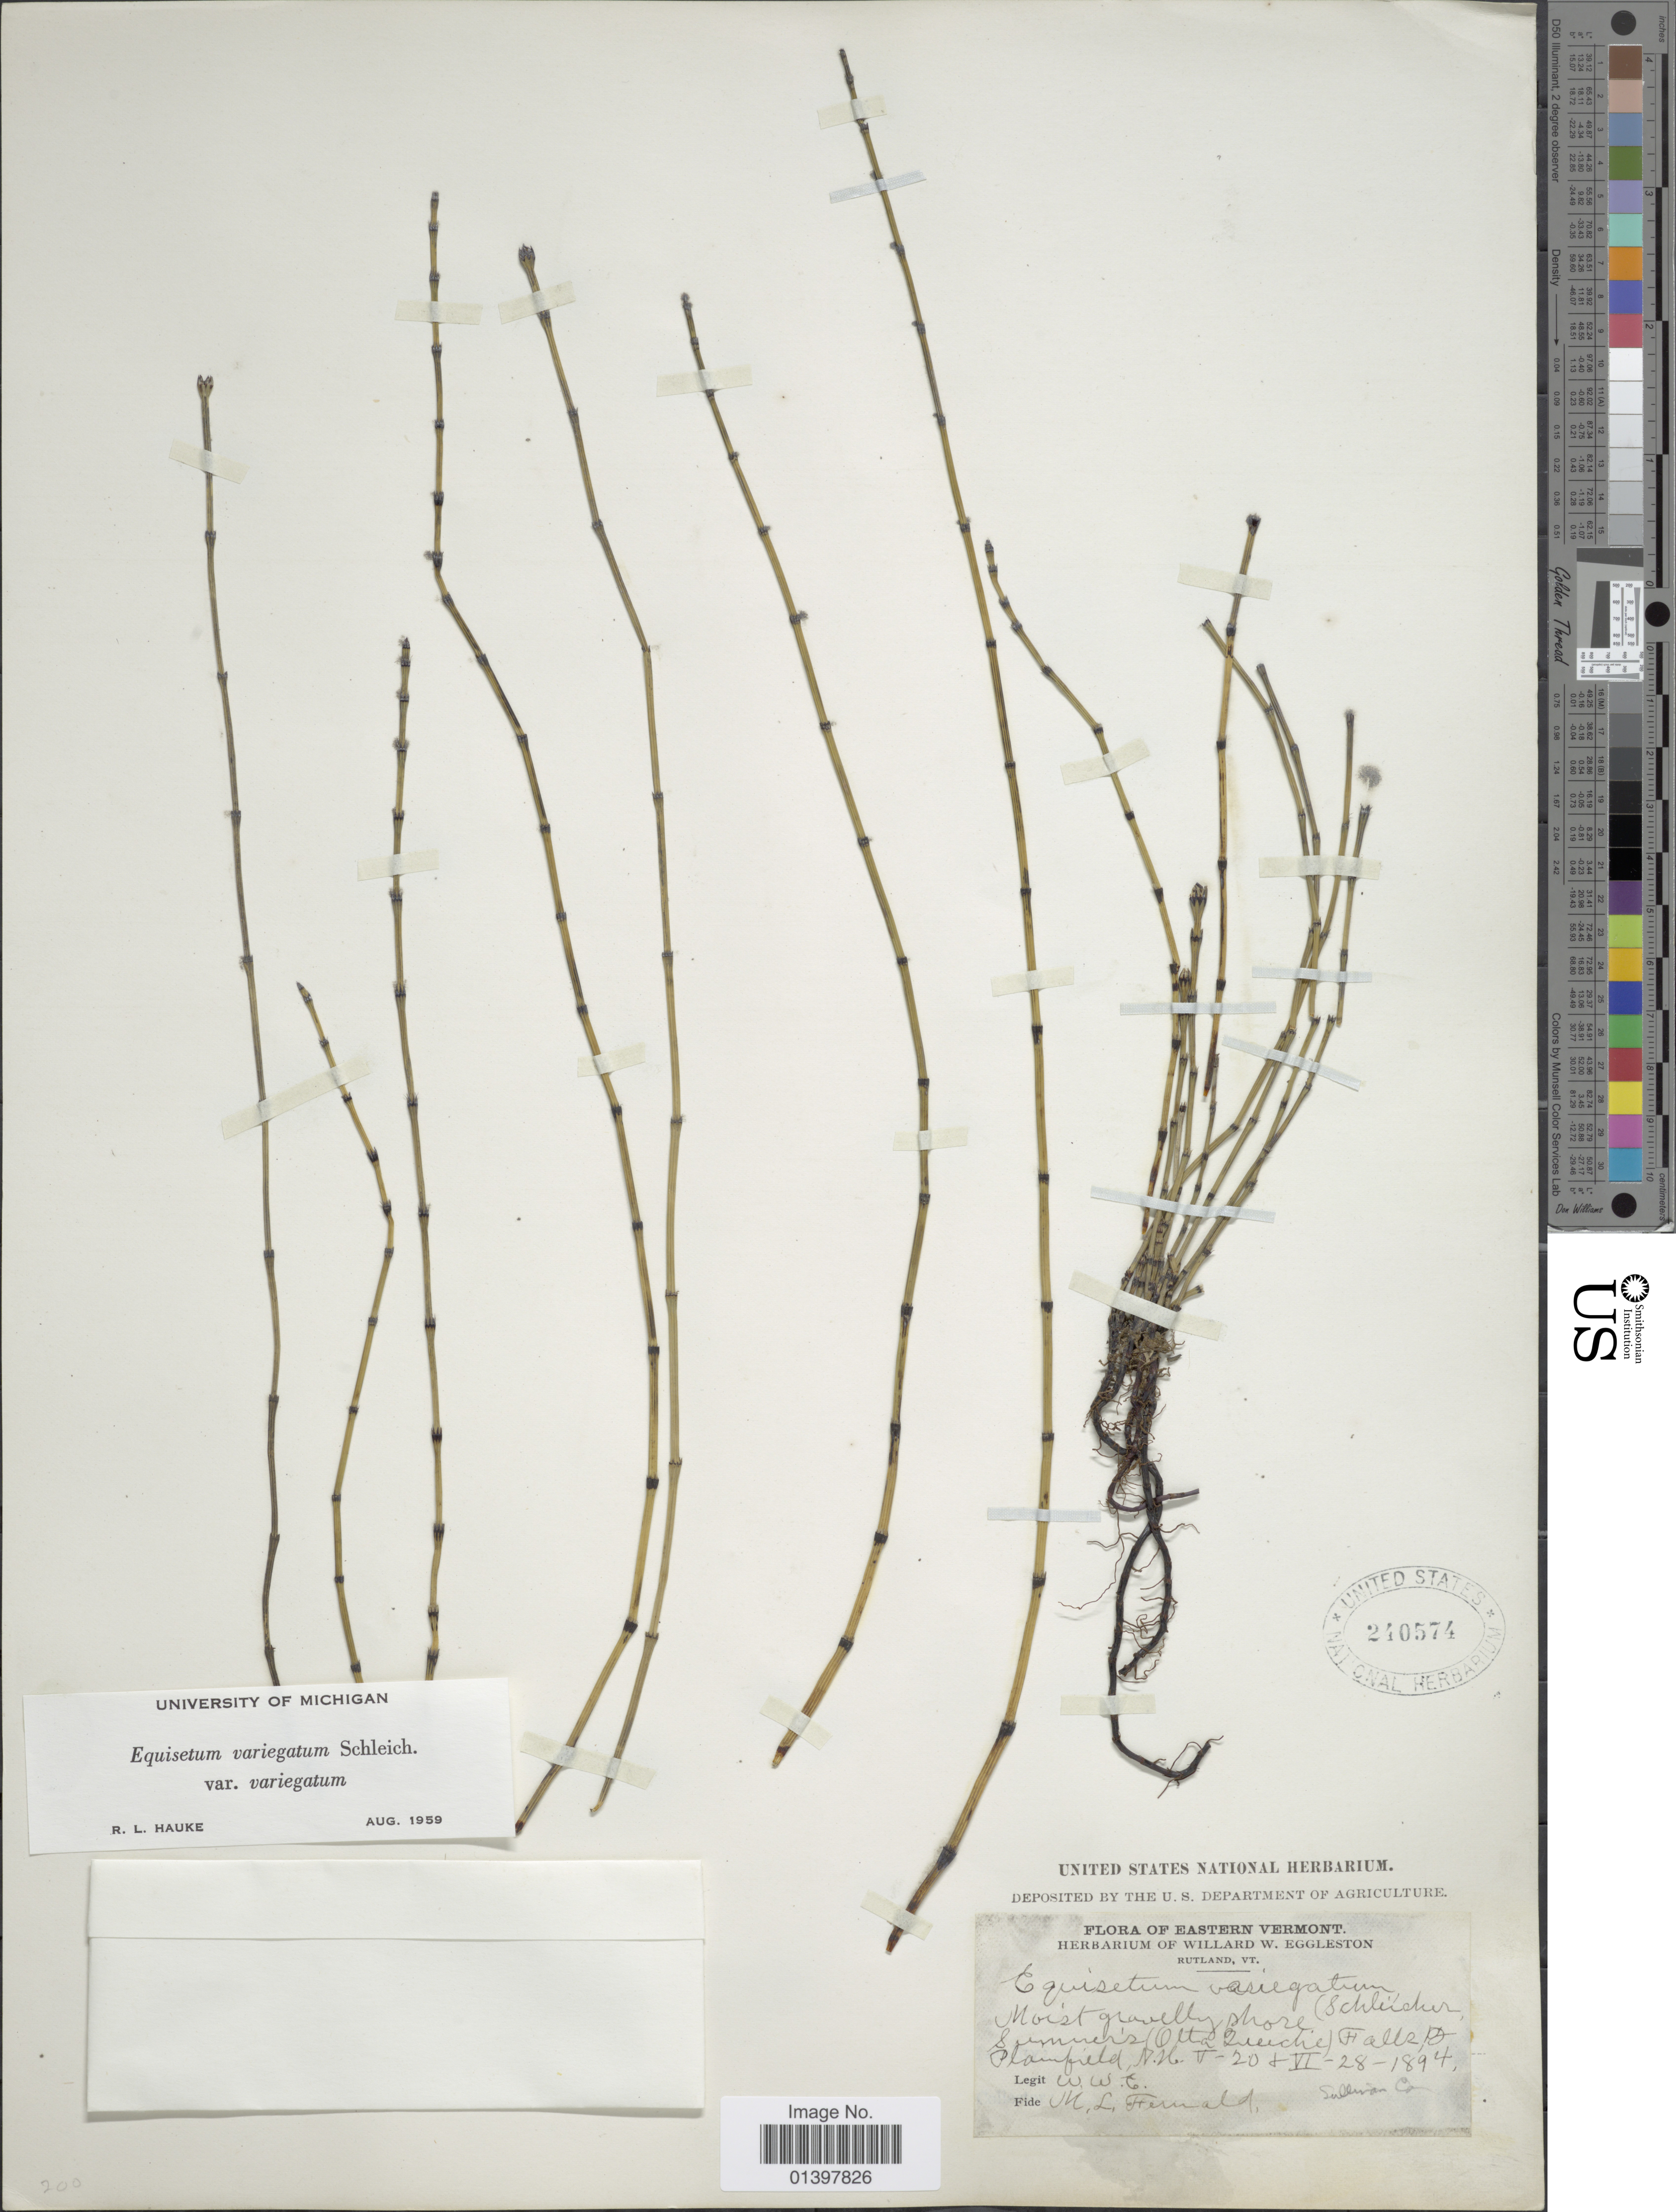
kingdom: Plantae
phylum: Tracheophyta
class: Polypodiopsida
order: Equisetales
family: Equisetaceae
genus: Equisetum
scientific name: Equisetum variegatum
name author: Schleich. ex F. Weber & D. Mohr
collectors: W. W. Eggleston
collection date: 1894-05-20/1894-06-28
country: United States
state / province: Vermont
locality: Eastern Vermont, moist gravelly shore, Summers (Otta Quechee) Falls, Sullivan Co.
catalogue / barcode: US 240574